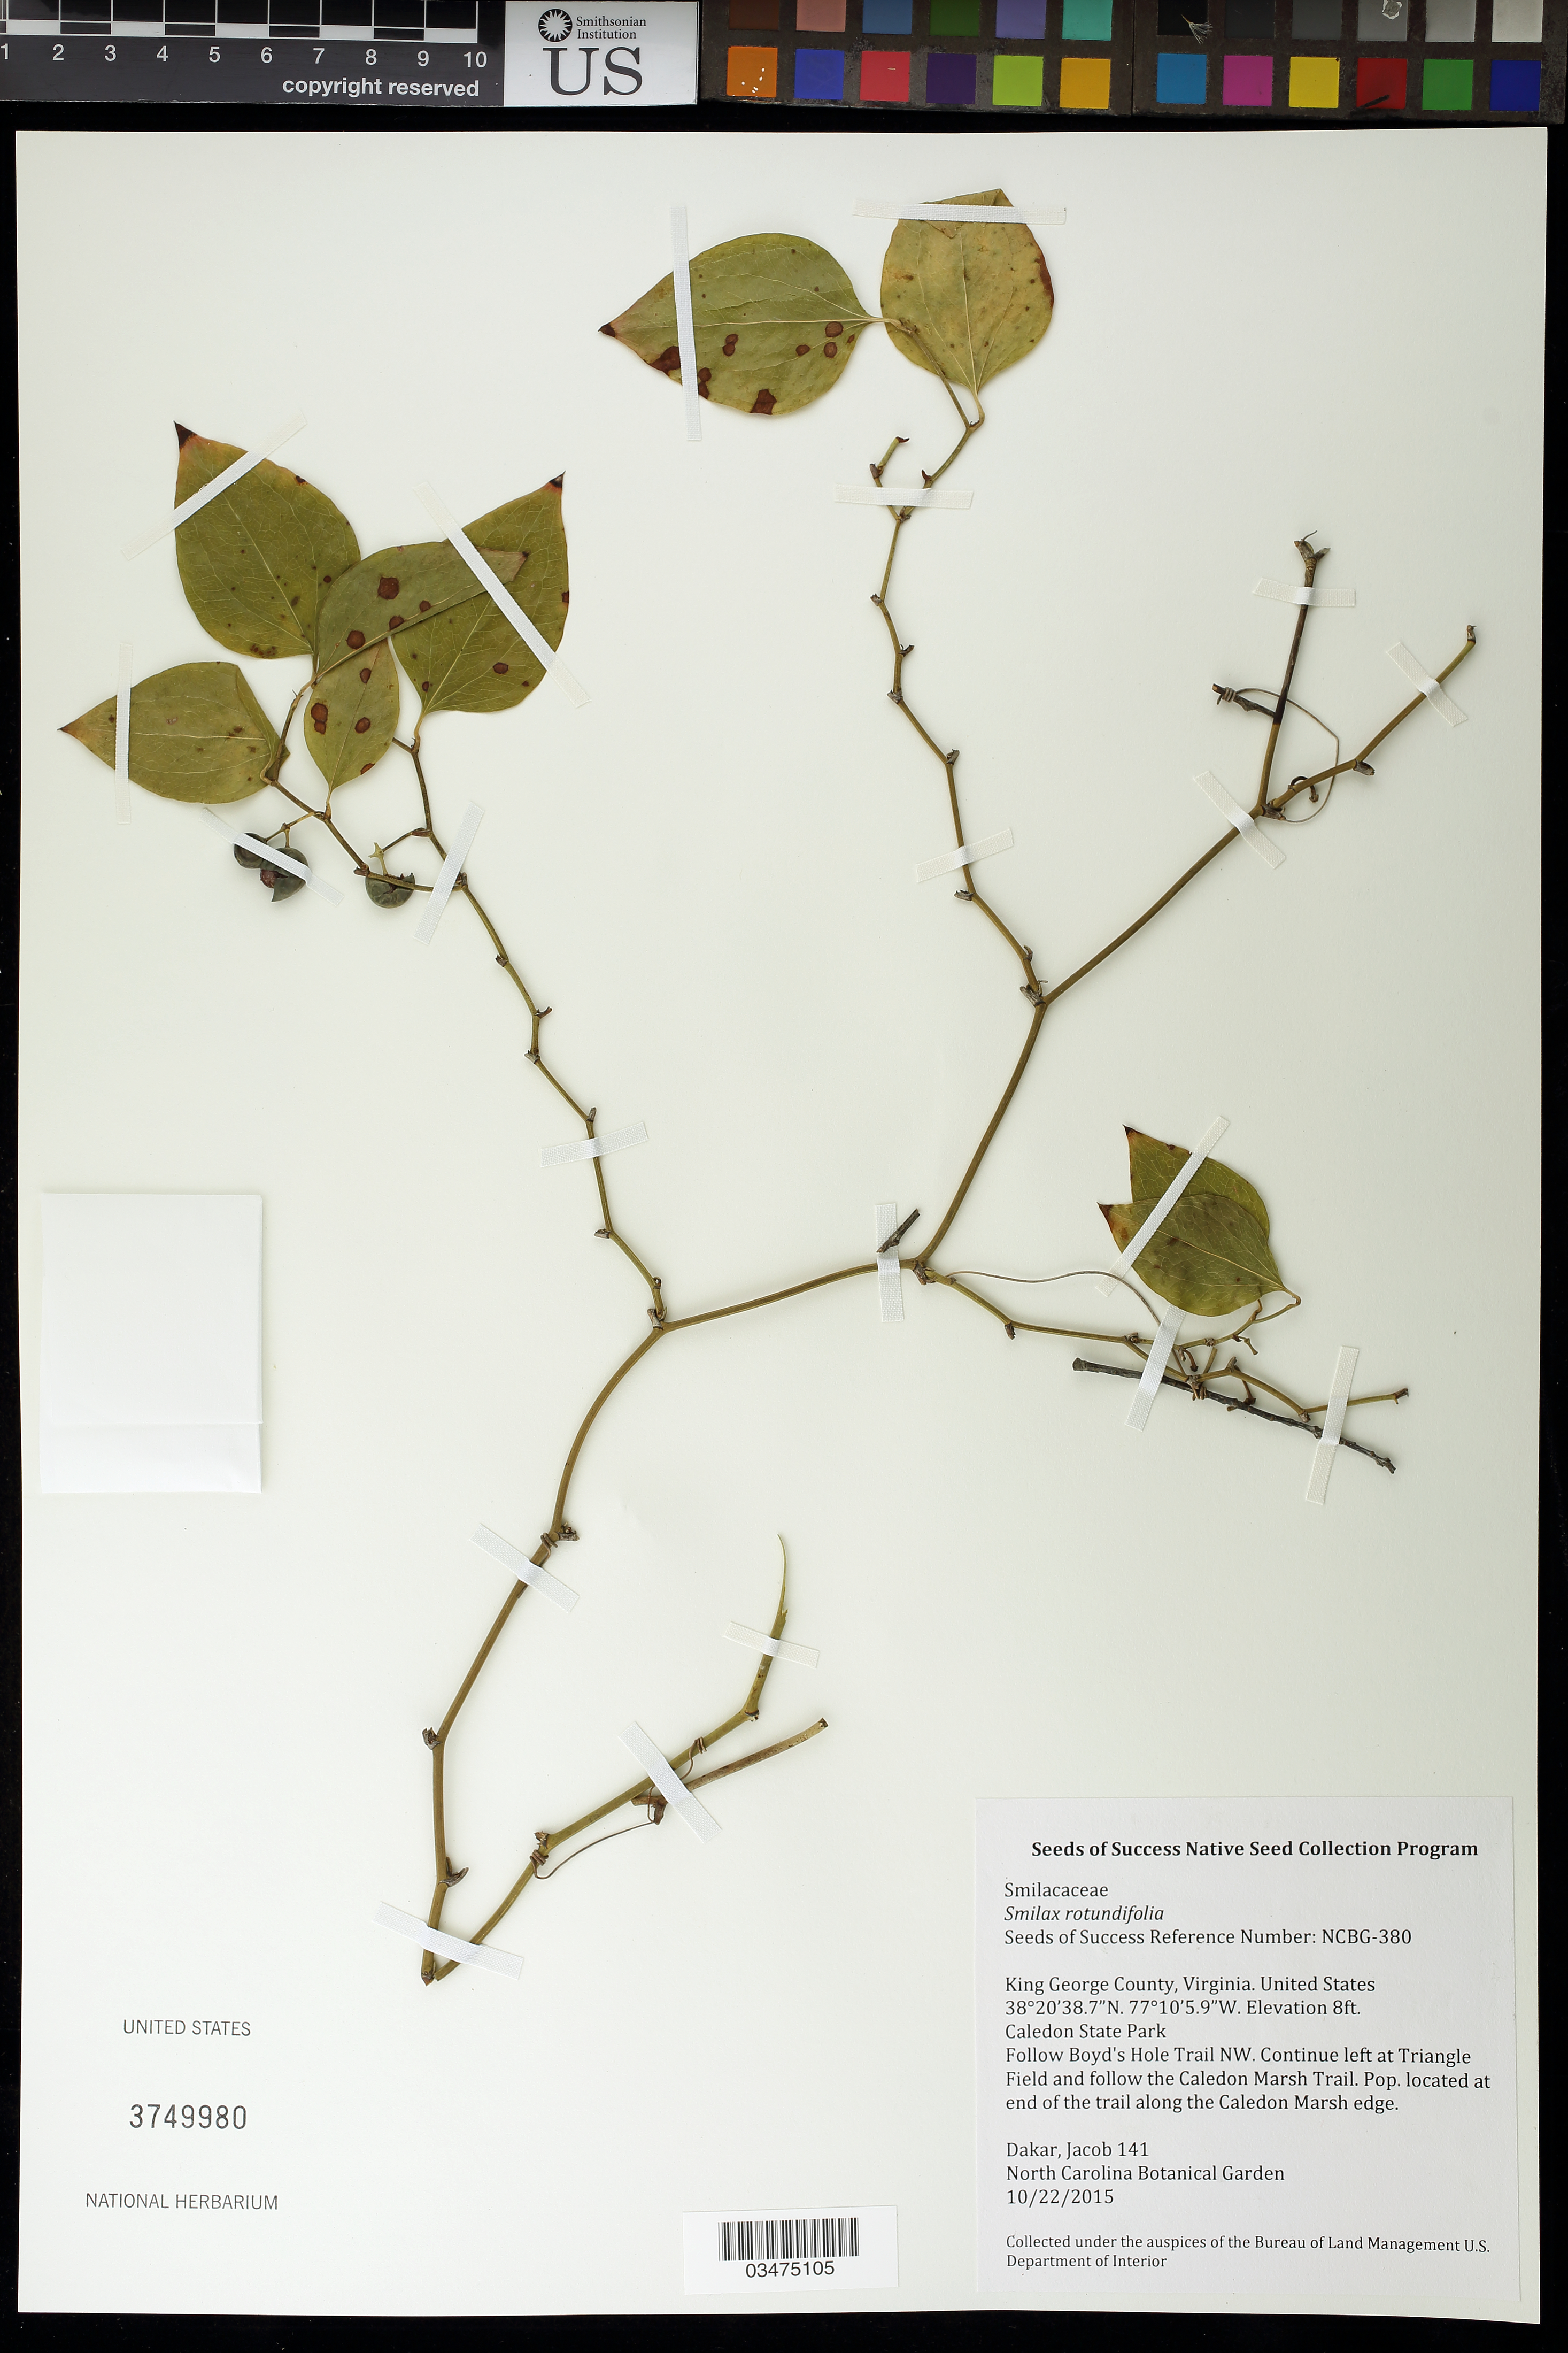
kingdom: Plantae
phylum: Tracheophyta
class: Liliopsida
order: Liliales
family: Smilacaceae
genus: Smilax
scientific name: Smilax rotundifolia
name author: L.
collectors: J. Dakar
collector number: NCBG-380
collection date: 2015-10-22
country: United States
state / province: Virginia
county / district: King George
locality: Caledon State Park, Caledon Marsh Trail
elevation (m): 2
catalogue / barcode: US 3749980